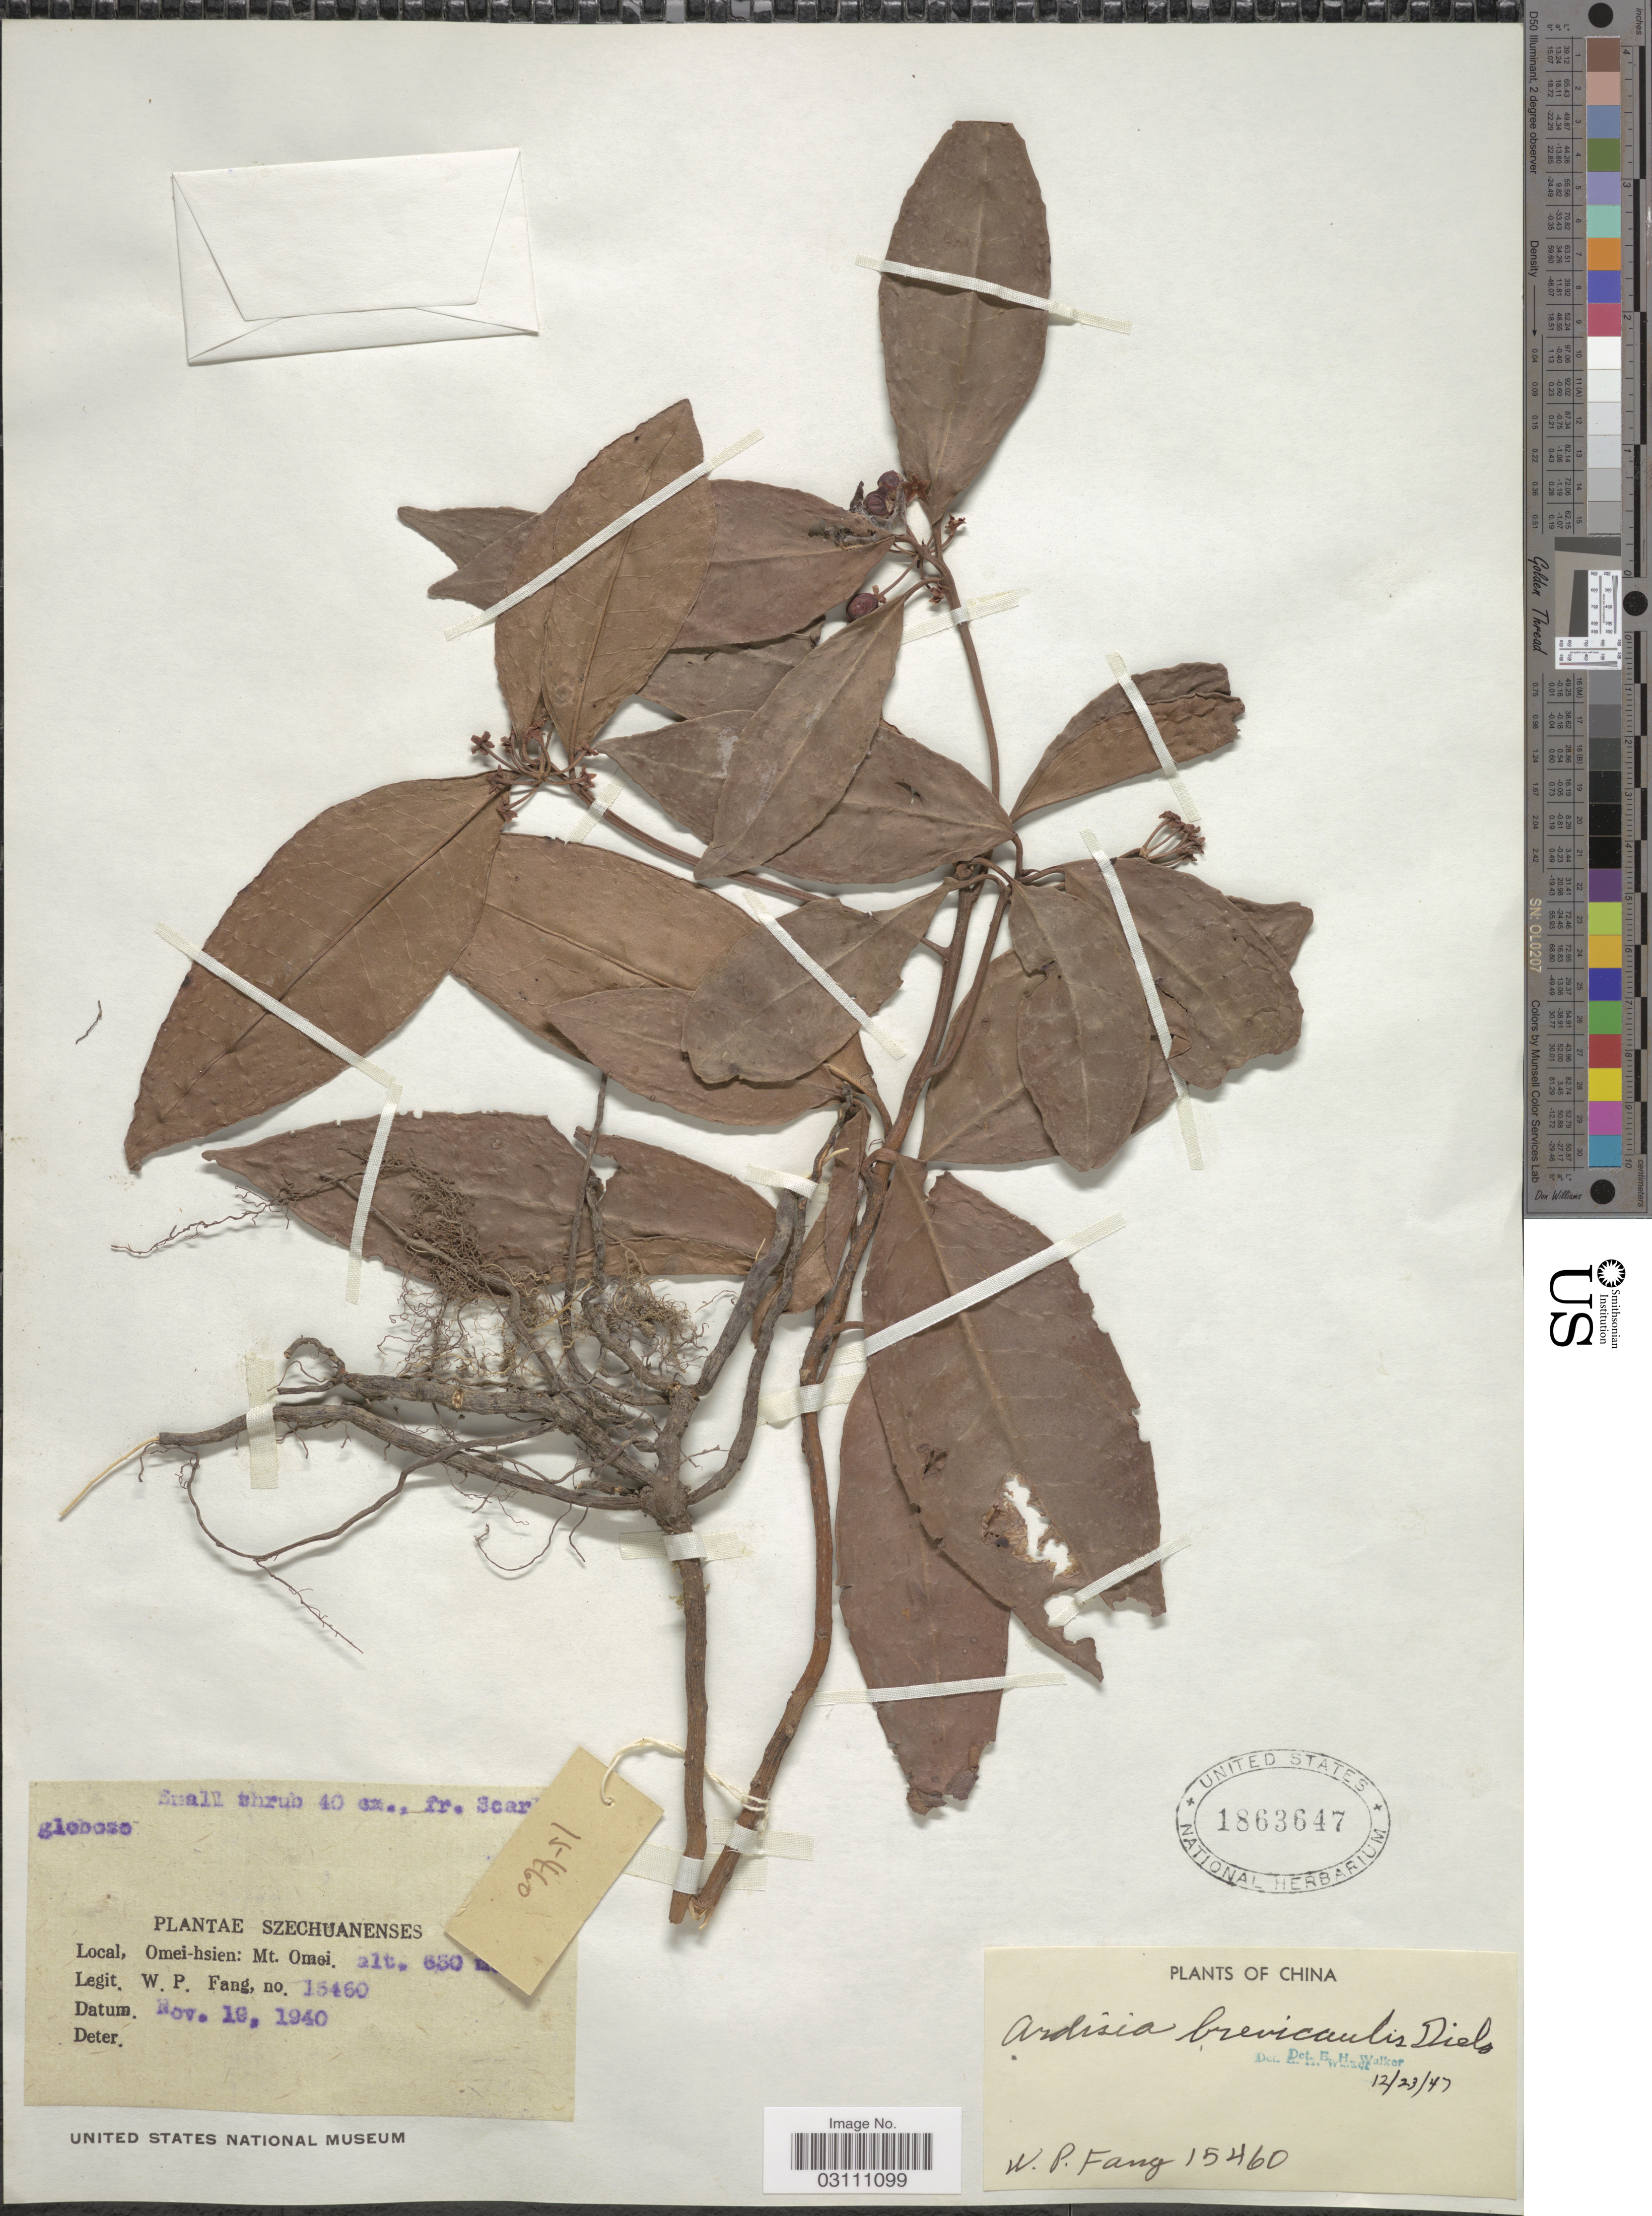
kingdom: Plantae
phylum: Tracheophyta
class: Magnoliopsida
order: Ericales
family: Primulaceae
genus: Ardisia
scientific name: Ardisia brevicaulis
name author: Diels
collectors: W. P. Fang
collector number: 15460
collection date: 1940-11-10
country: China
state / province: Sichuan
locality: Szechuanenses. Omei-hsien: Mt. Omei.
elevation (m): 650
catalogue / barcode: US 1863647